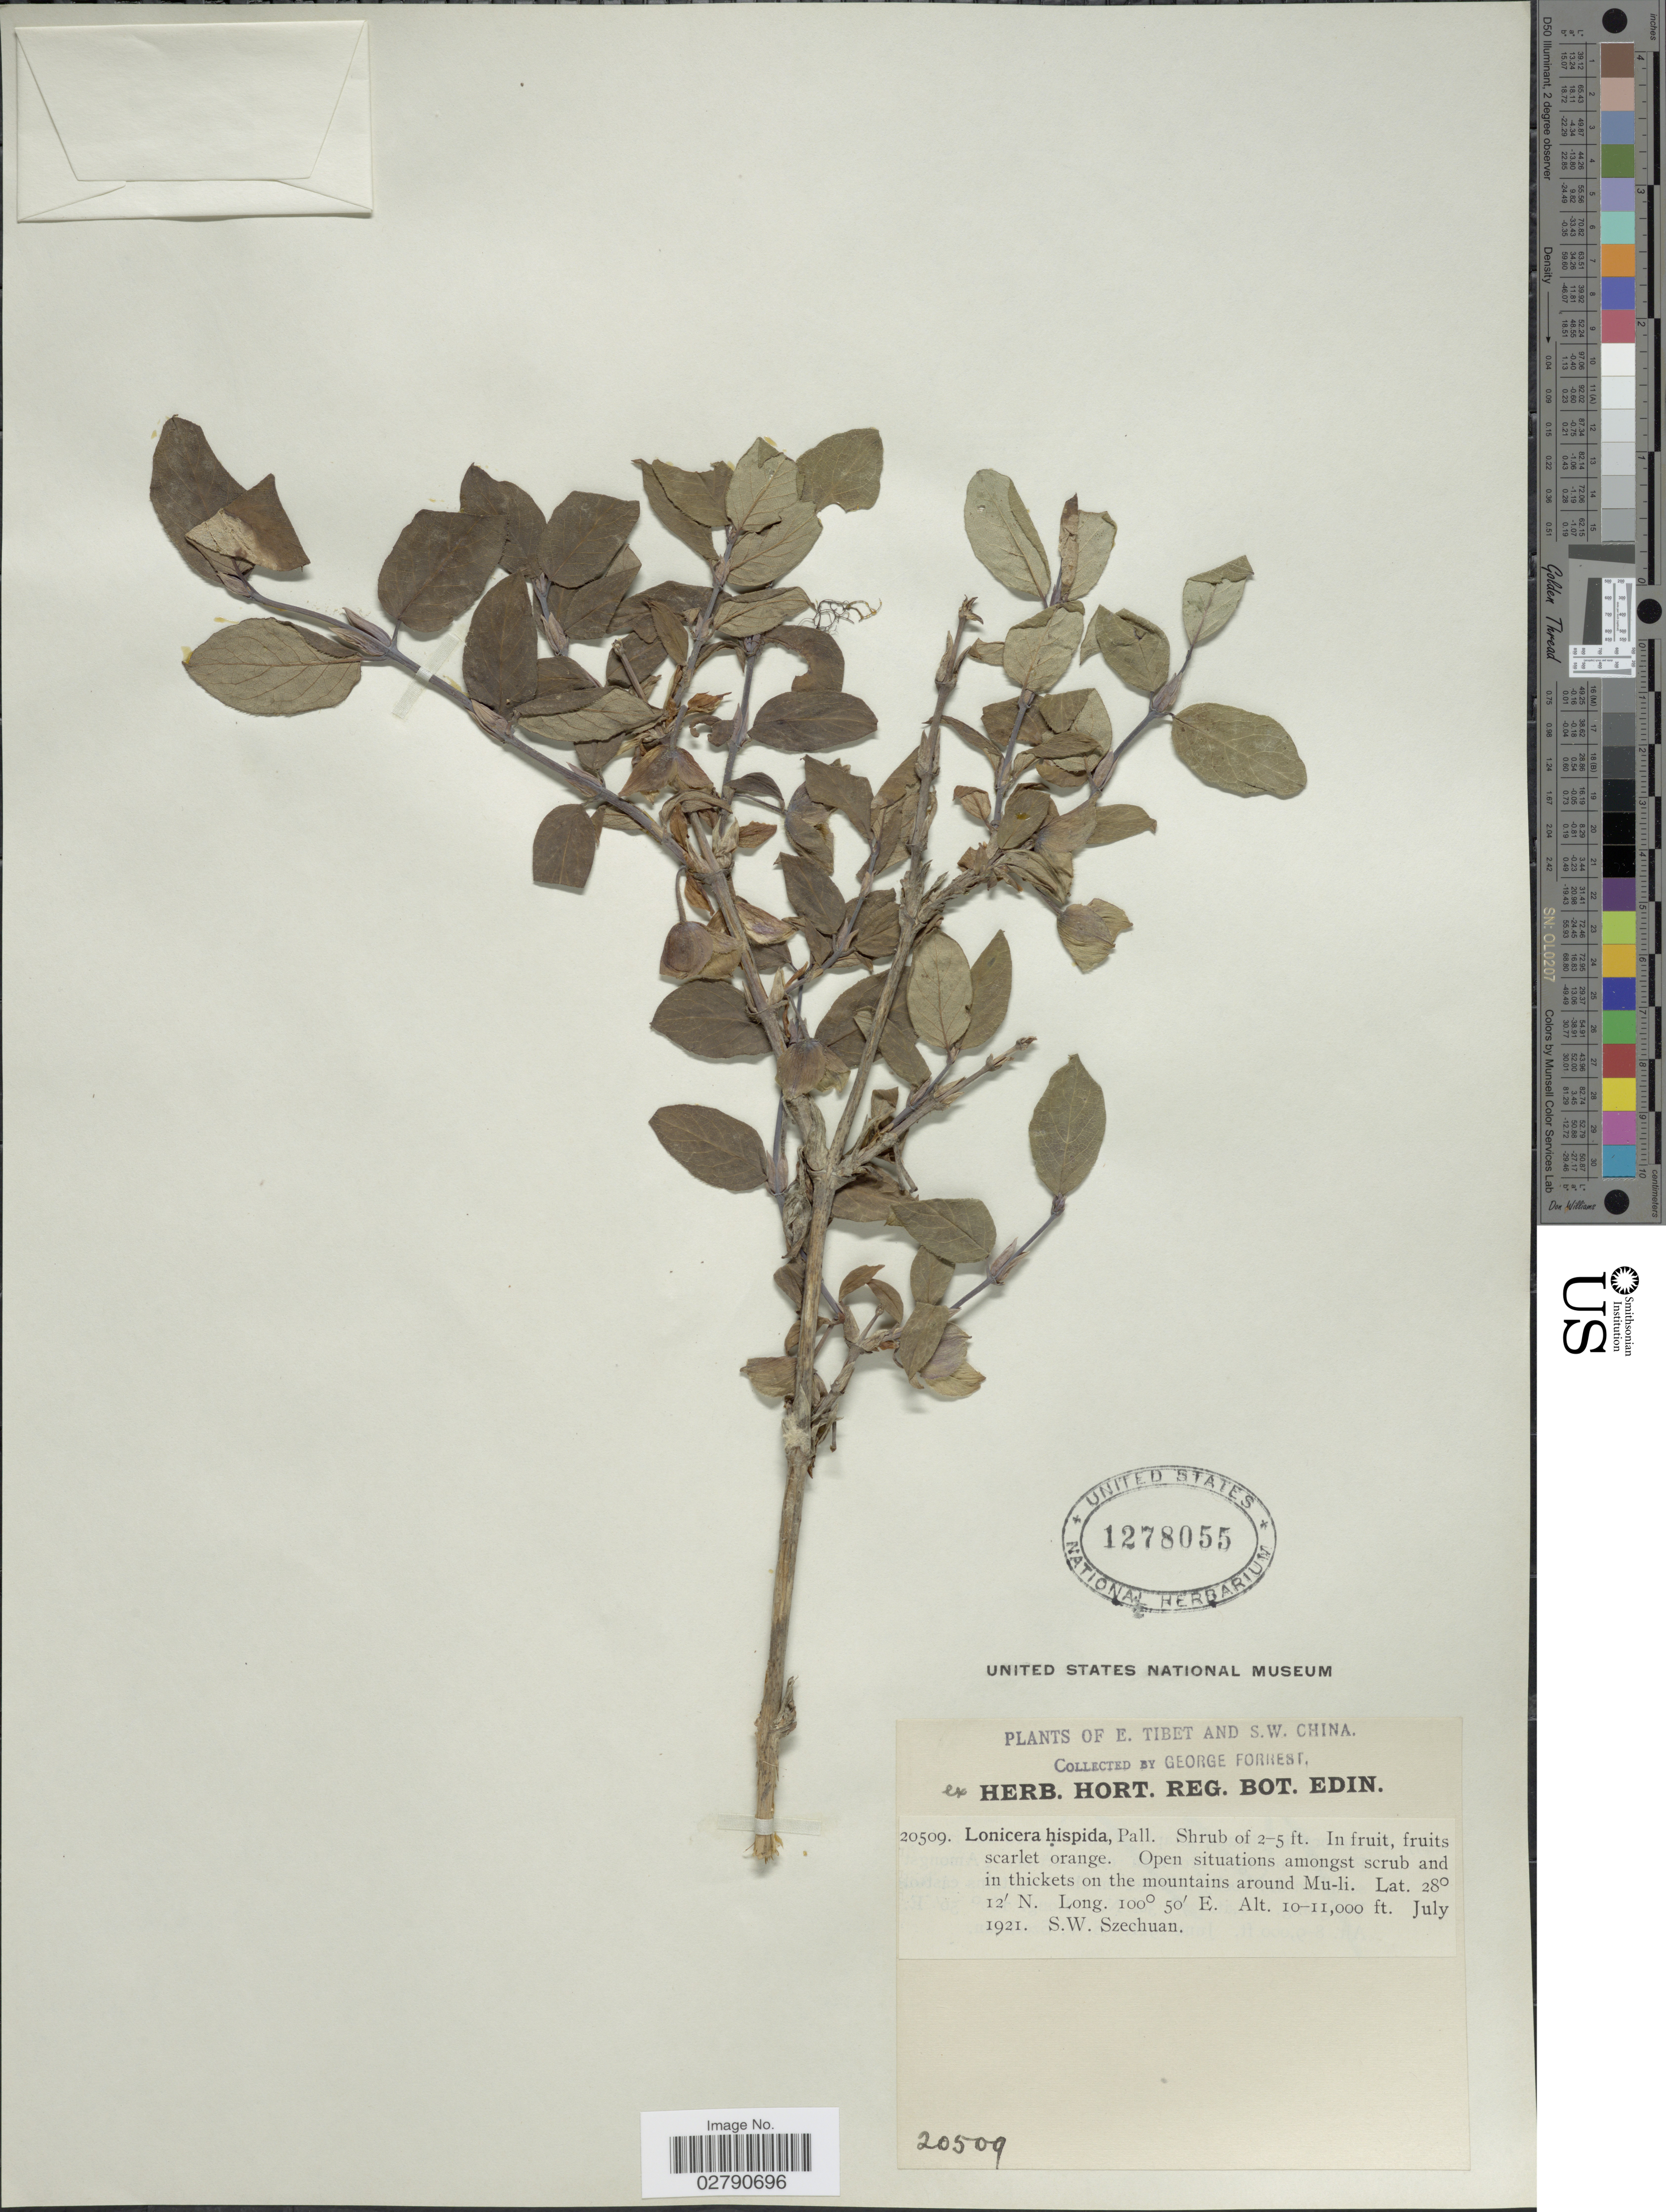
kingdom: Plantae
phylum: Tracheophyta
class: Magnoliopsida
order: Dipsacales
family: Caprifoliaceae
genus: Lonicera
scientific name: Lonicera hispida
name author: Pall. ex Roem. & Schult.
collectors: G. Forrest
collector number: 20509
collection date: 1921-07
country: China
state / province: Sichuan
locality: E. Tibet and S.W. China. Open situations amongst scrub and in thickets on the mountains around Mu-li.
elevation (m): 3048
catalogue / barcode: US 1278055